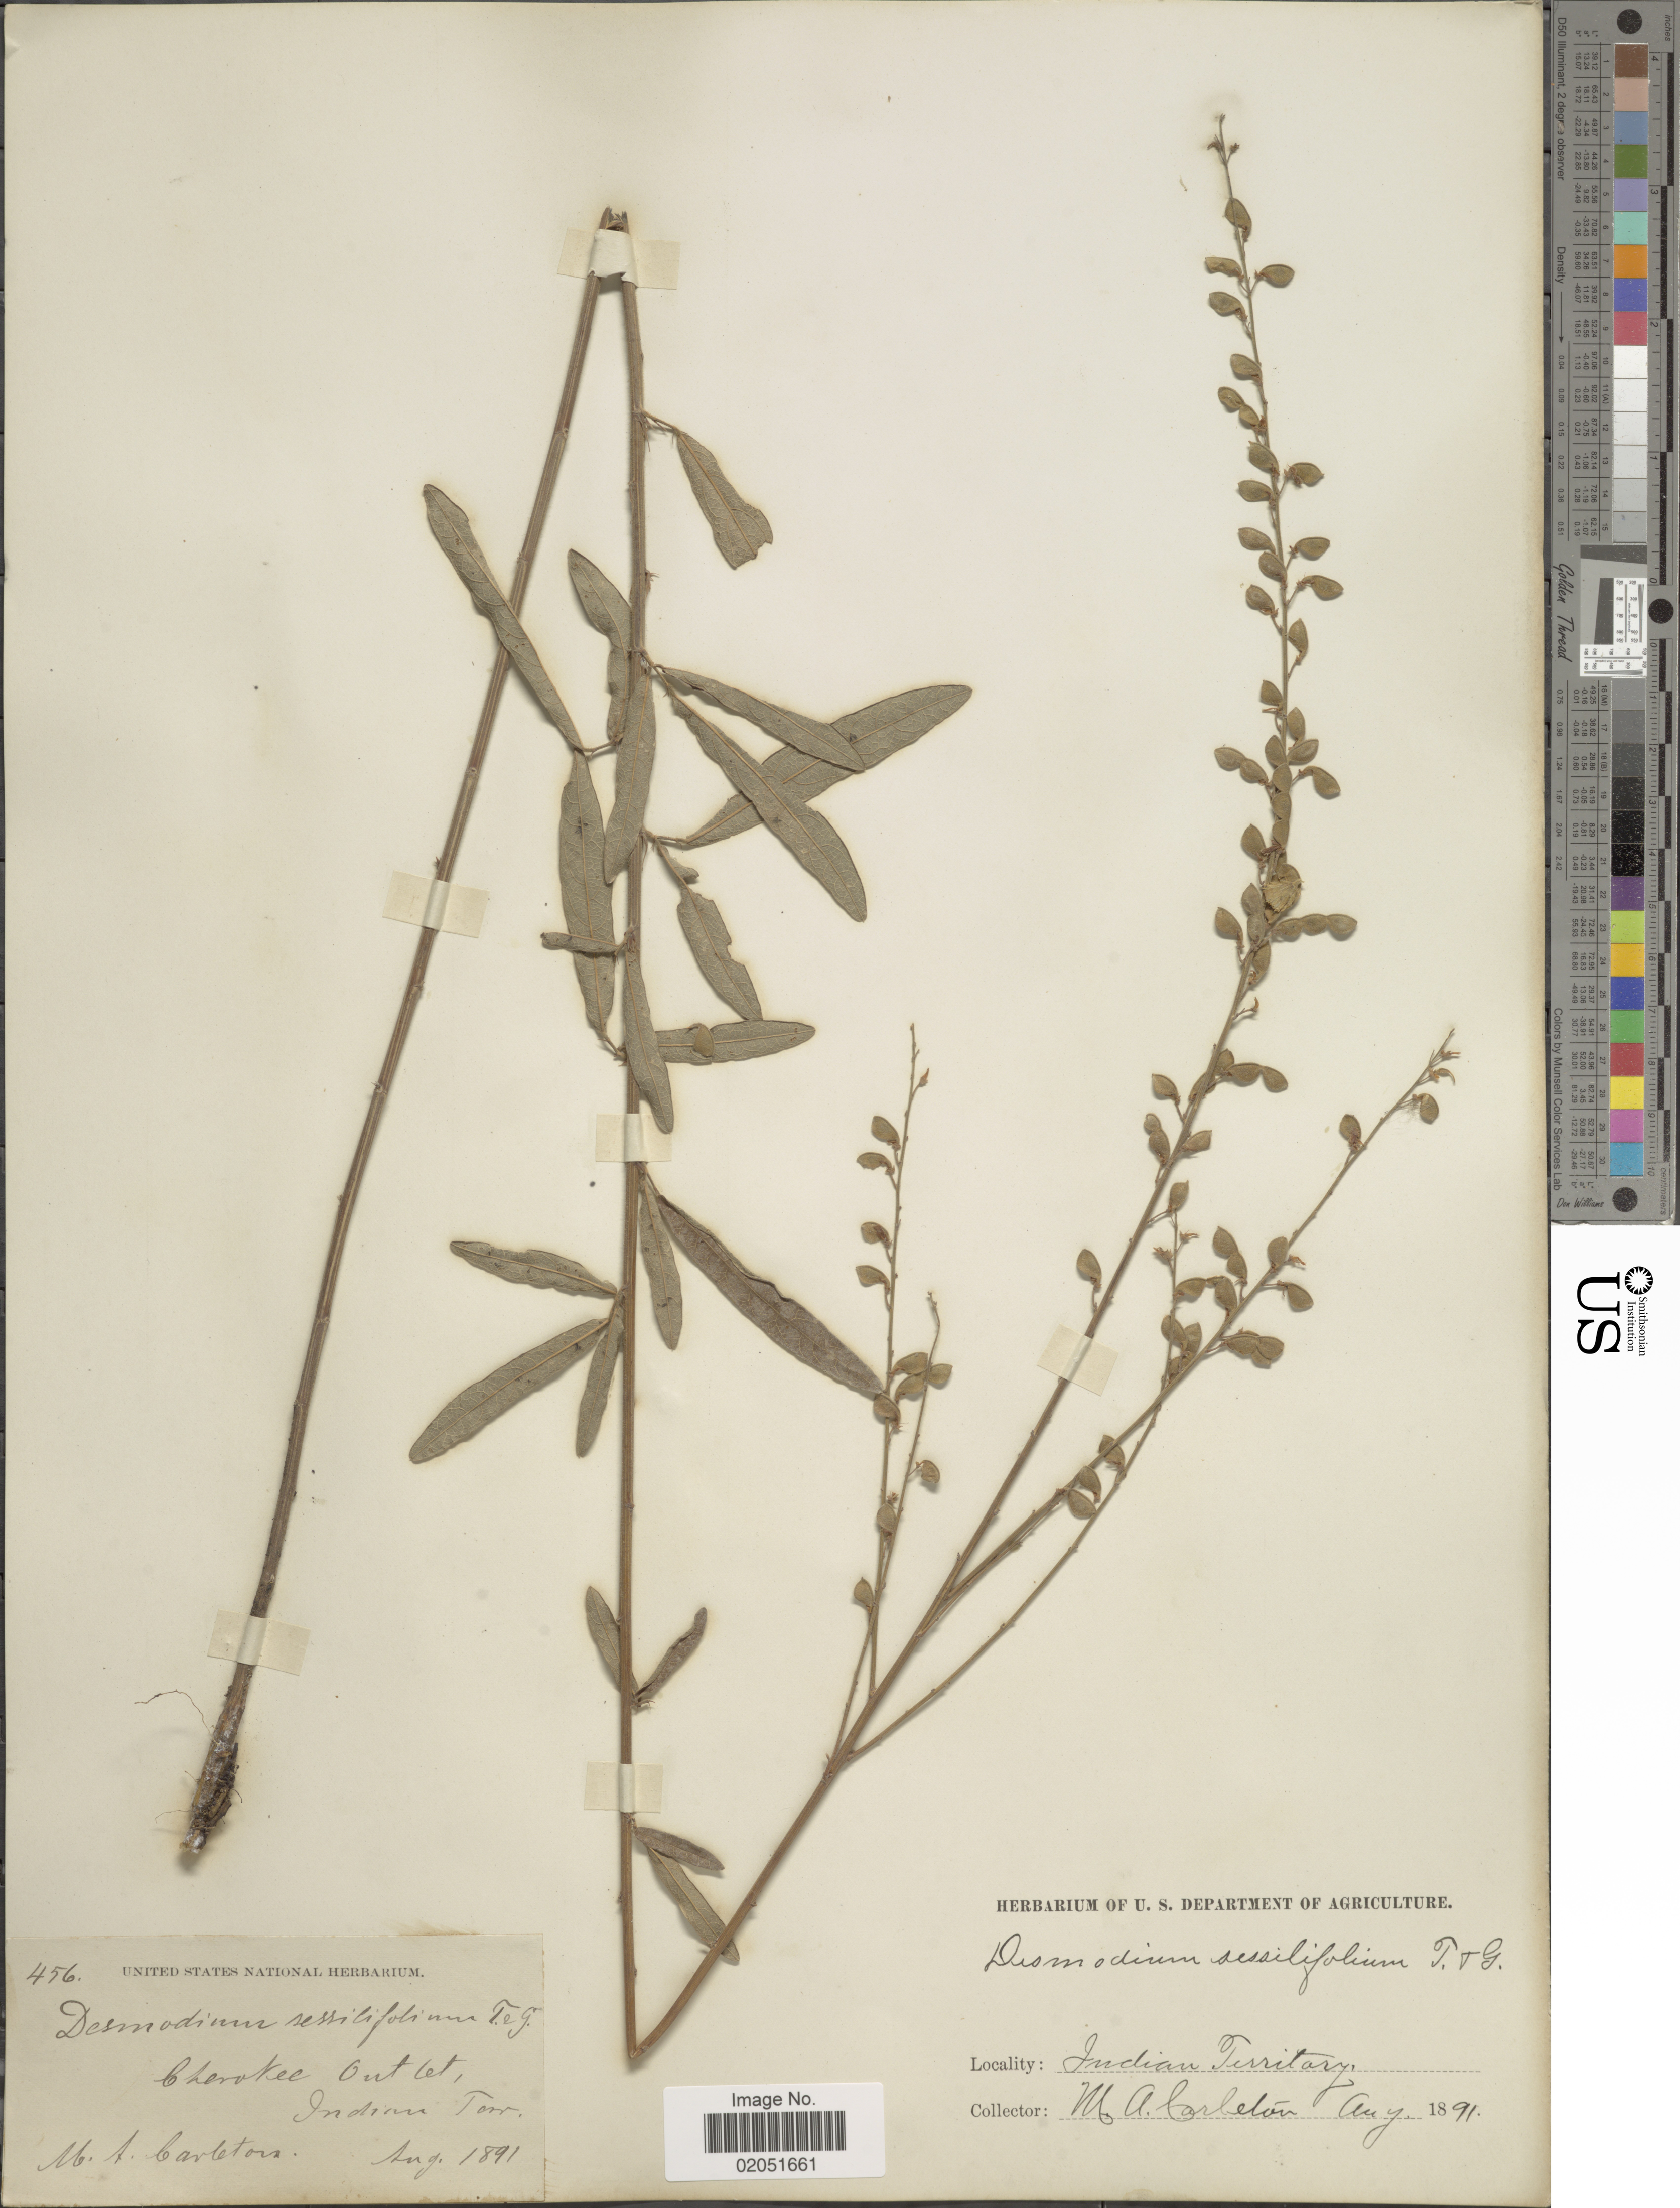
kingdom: Plantae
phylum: Tracheophyta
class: Magnoliopsida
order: Fabales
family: Fabaceae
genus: Desmodium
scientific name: Desmodium sessilifolium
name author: Torr. & A. Gray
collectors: M. A. Carleton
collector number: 456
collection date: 1891-08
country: United States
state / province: Oklahoma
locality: Cherokee Outlet, Indian Terr.